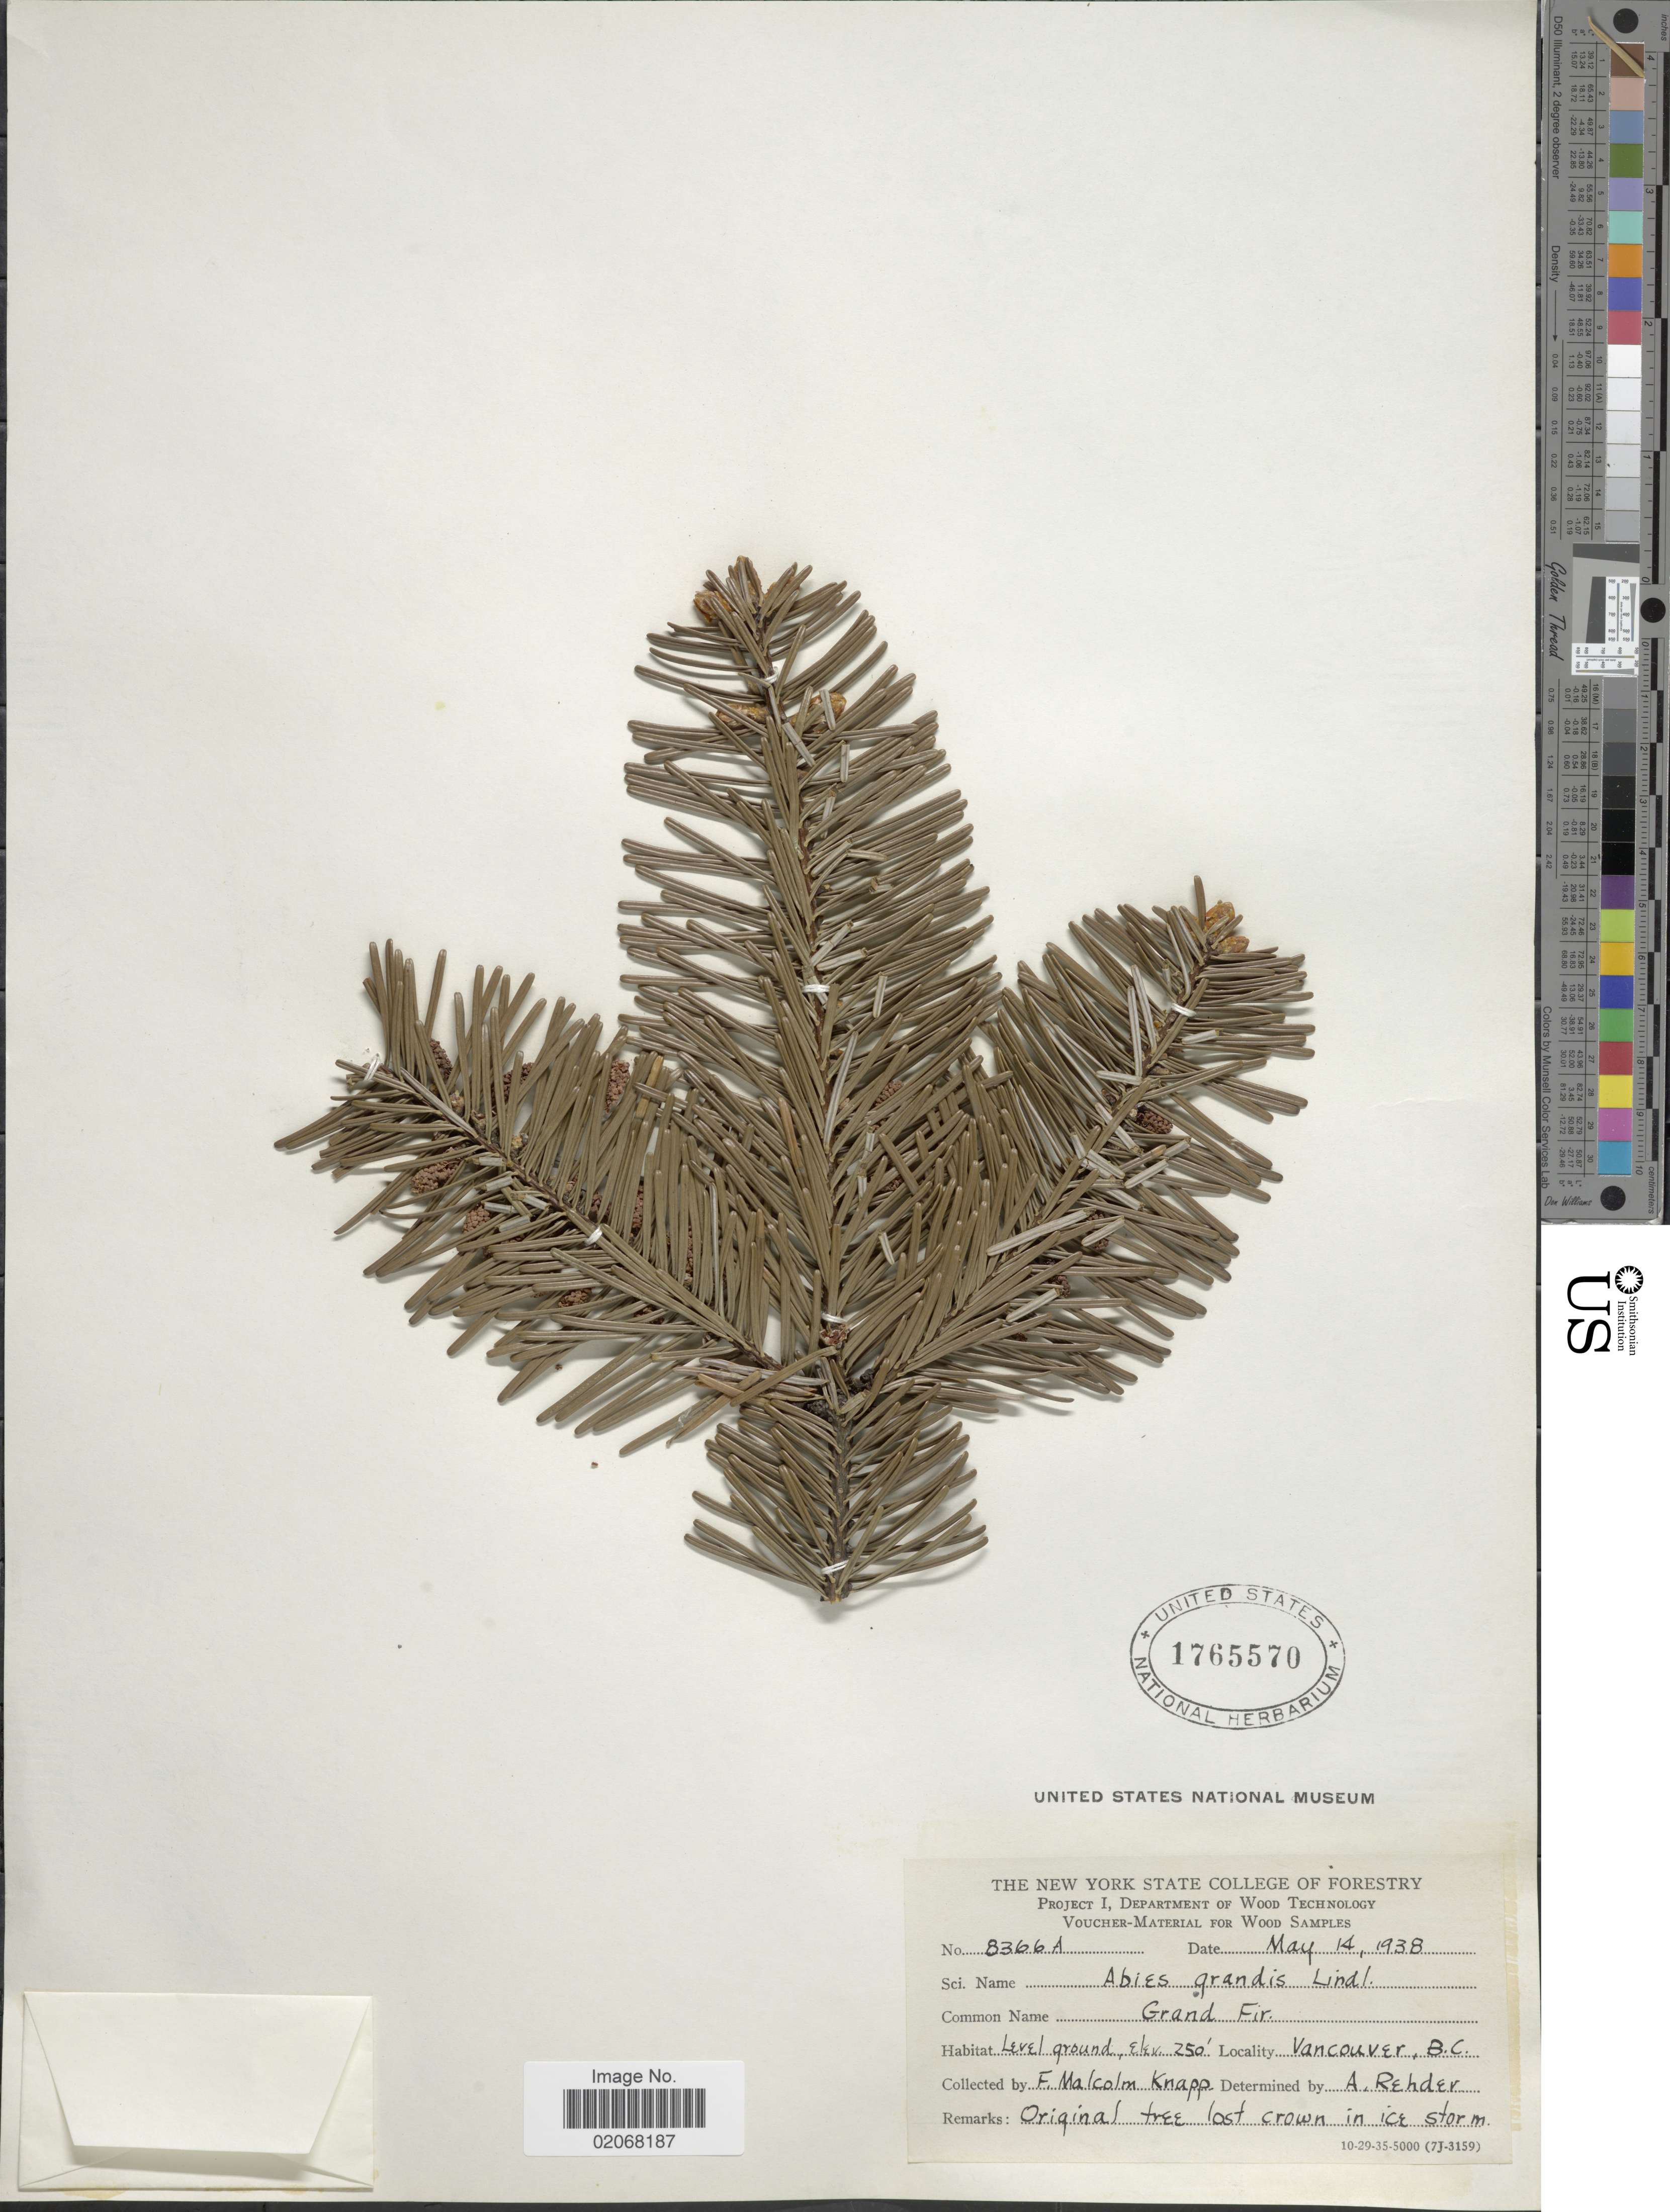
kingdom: Plantae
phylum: Tracheophyta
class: Pinopsida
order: Pinales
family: Pinaceae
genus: Abies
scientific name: Abies grandis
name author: (Douglas ex D. Don) Lindl.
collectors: F. Knapp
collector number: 8366A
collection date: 1938-05-14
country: Canada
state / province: British Columbia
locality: Vancouver, BC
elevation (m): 76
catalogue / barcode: US 1765570